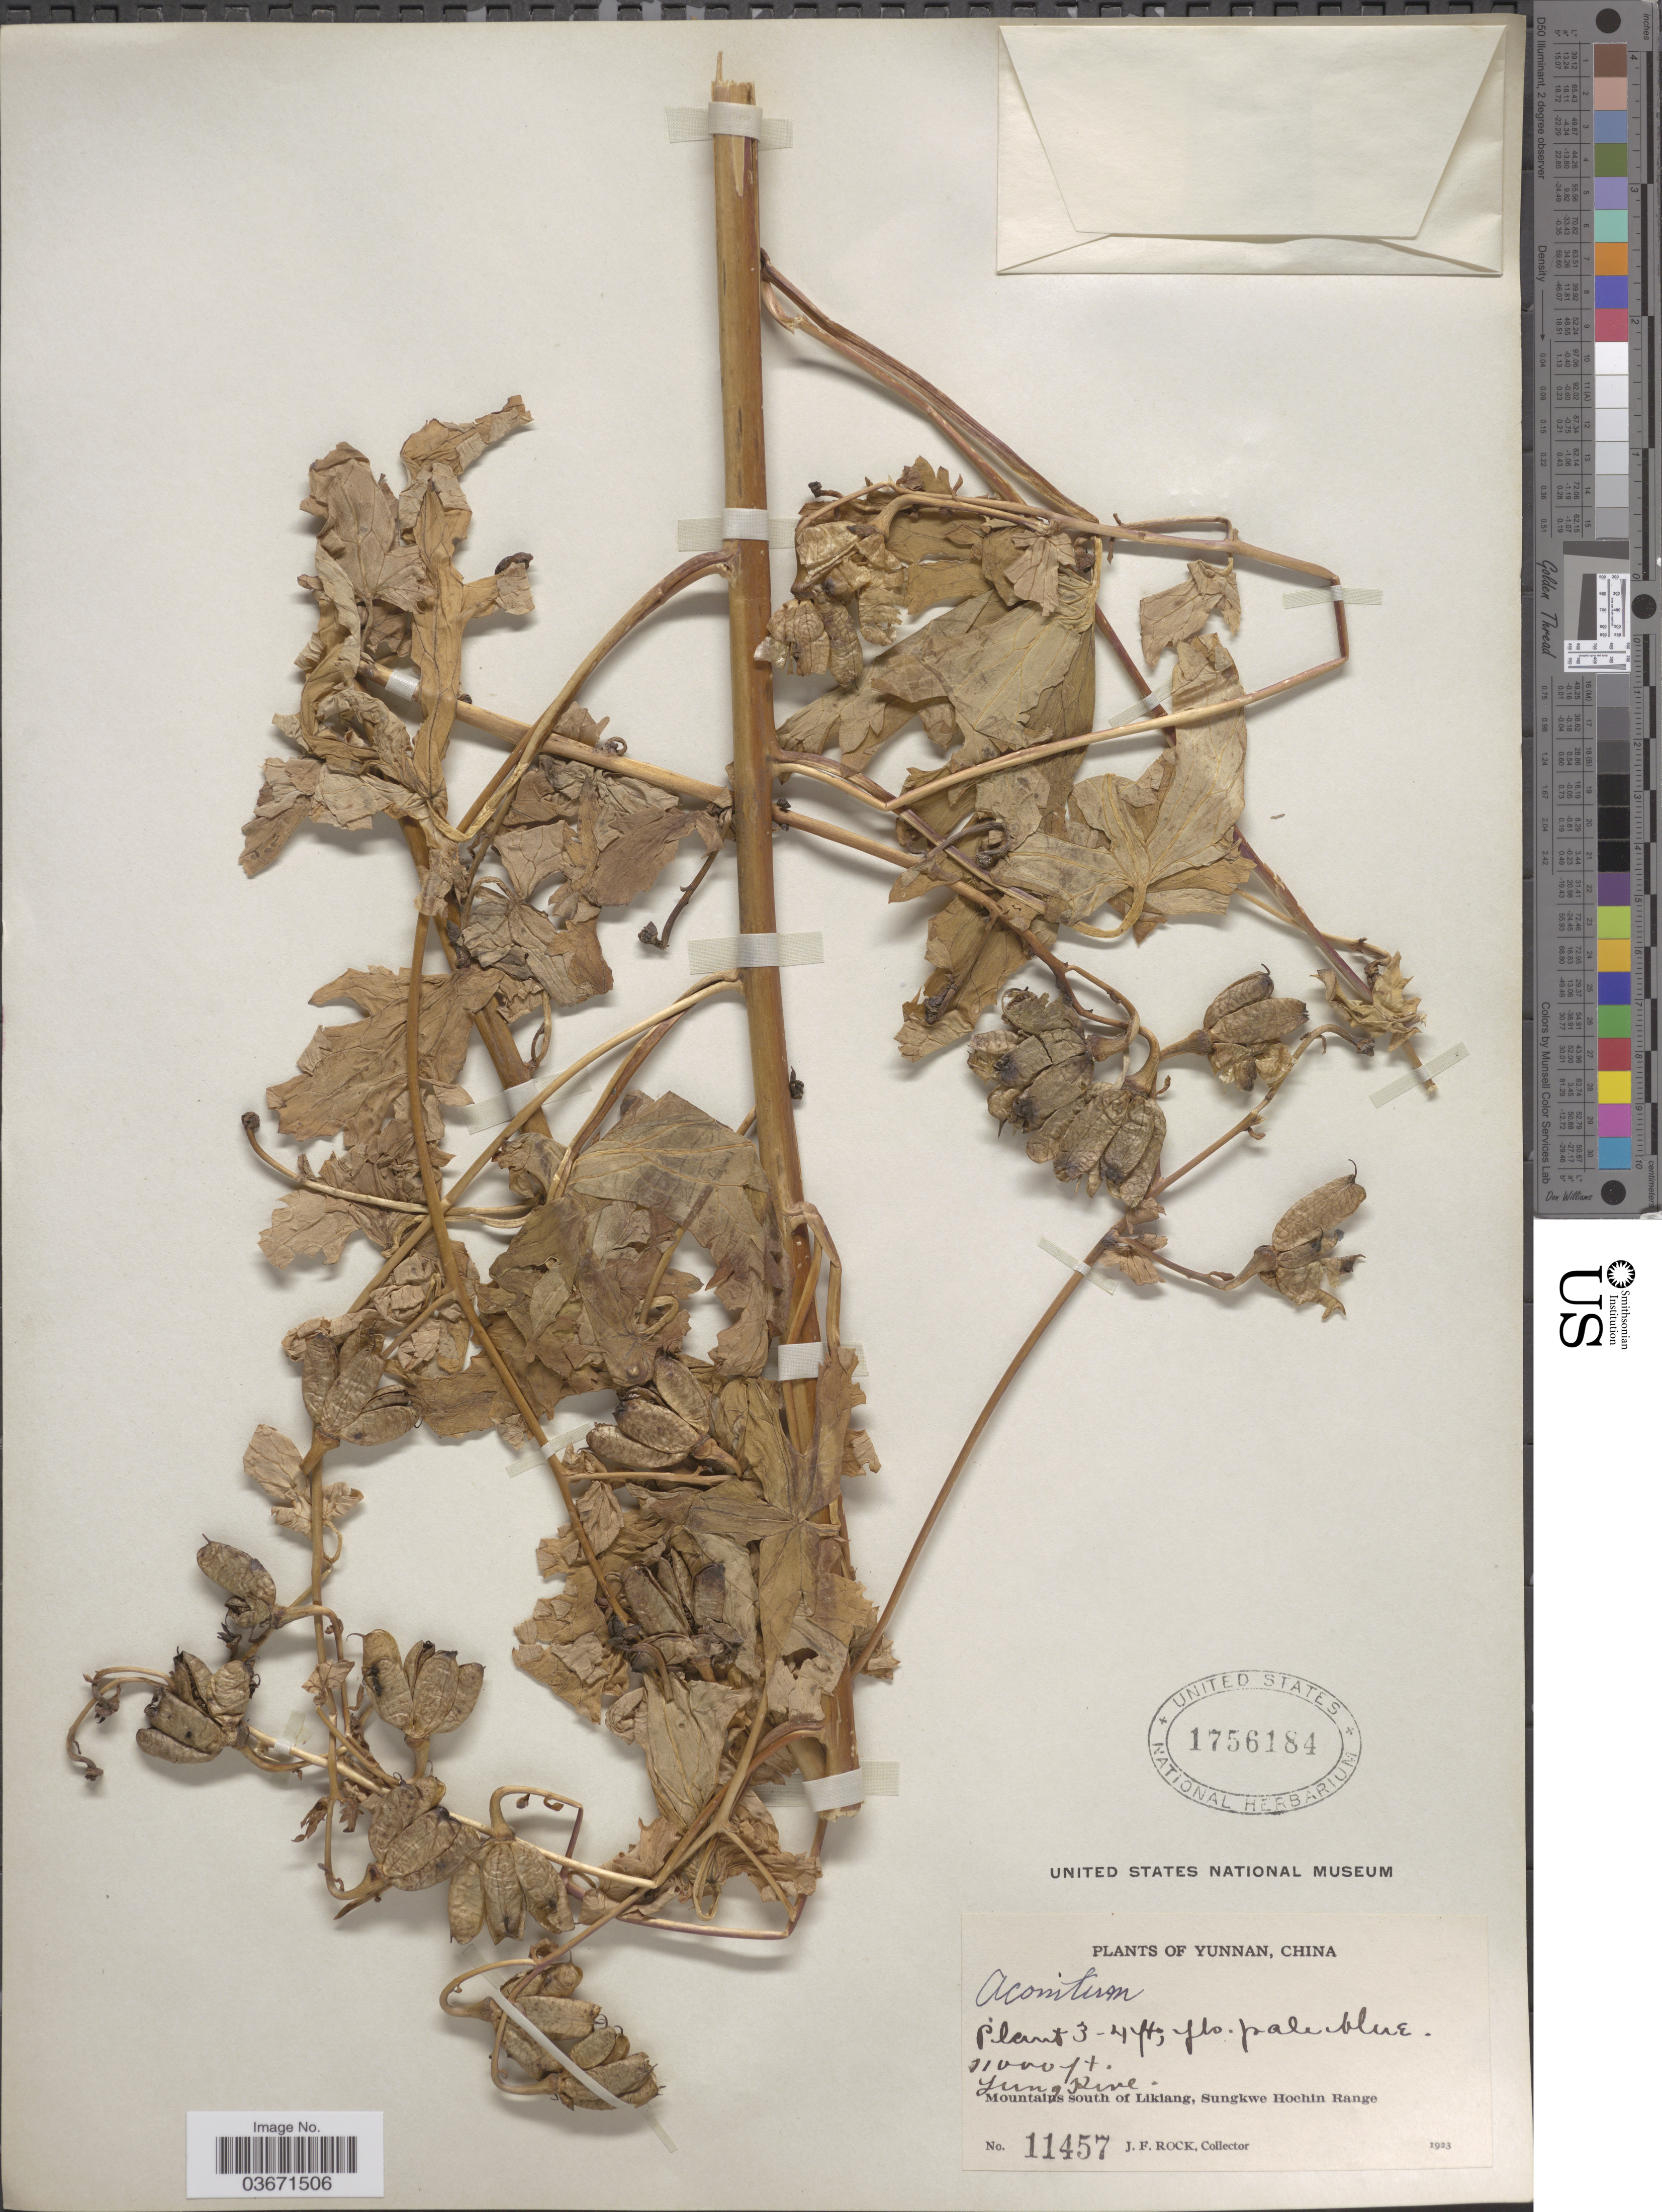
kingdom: Plantae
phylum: Tracheophyta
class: Magnoliopsida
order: Ranunculales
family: Ranunculaceae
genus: Aconitum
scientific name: Aconitum sp.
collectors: J. Rock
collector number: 11457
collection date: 1923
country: China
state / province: Yunnan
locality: Lung Kave Mountains south of Likiang, Sungkwe Hochin Range.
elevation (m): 3353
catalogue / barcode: US 1756184